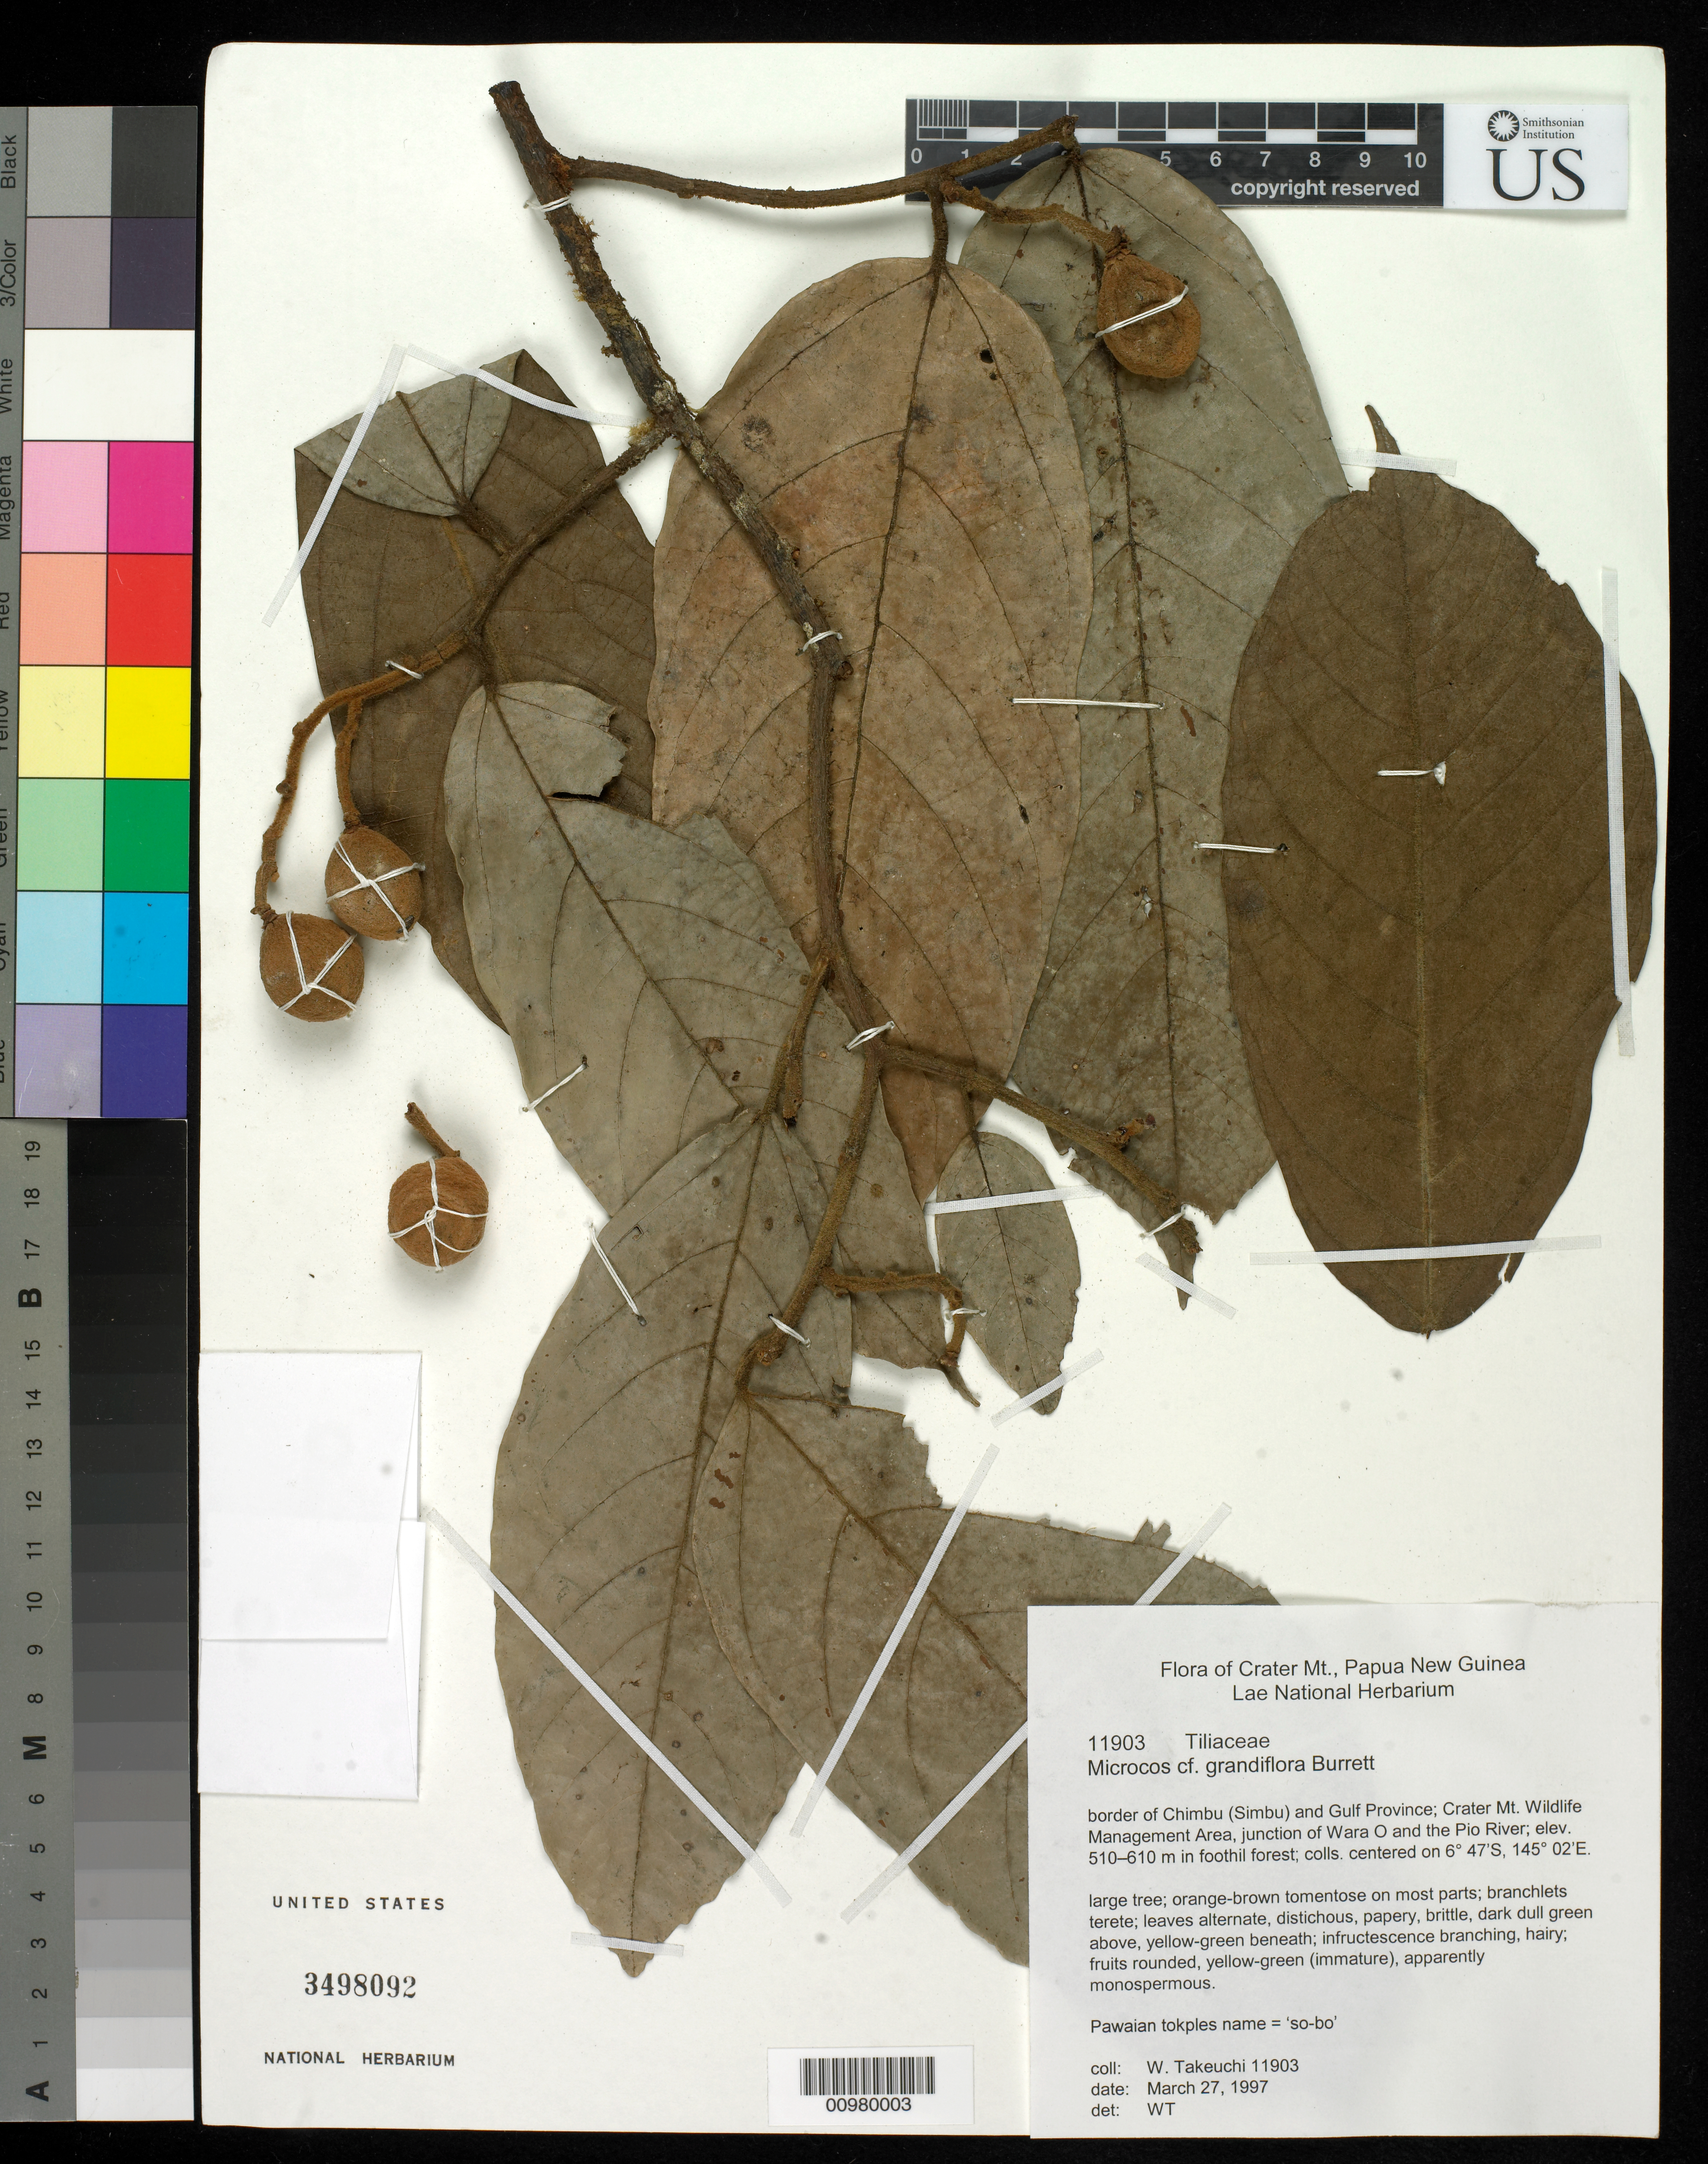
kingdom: Plantae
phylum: Tracheophyta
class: Magnoliopsida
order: Malvales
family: Malvaceae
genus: Microcos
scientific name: Microcos grandiflora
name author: Burret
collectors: W. N. Takeuchi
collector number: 11903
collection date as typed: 27 Mar 1997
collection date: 1997-03-27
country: Papua New Guinea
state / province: Chimbu / Gulf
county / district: Goroka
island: New Guinea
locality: Border of Chimbu (Simbu) and Gulf Province; Crater Mt. Wildlife Management Area, junction of Wara O and the Pio River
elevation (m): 510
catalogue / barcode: US 3498092